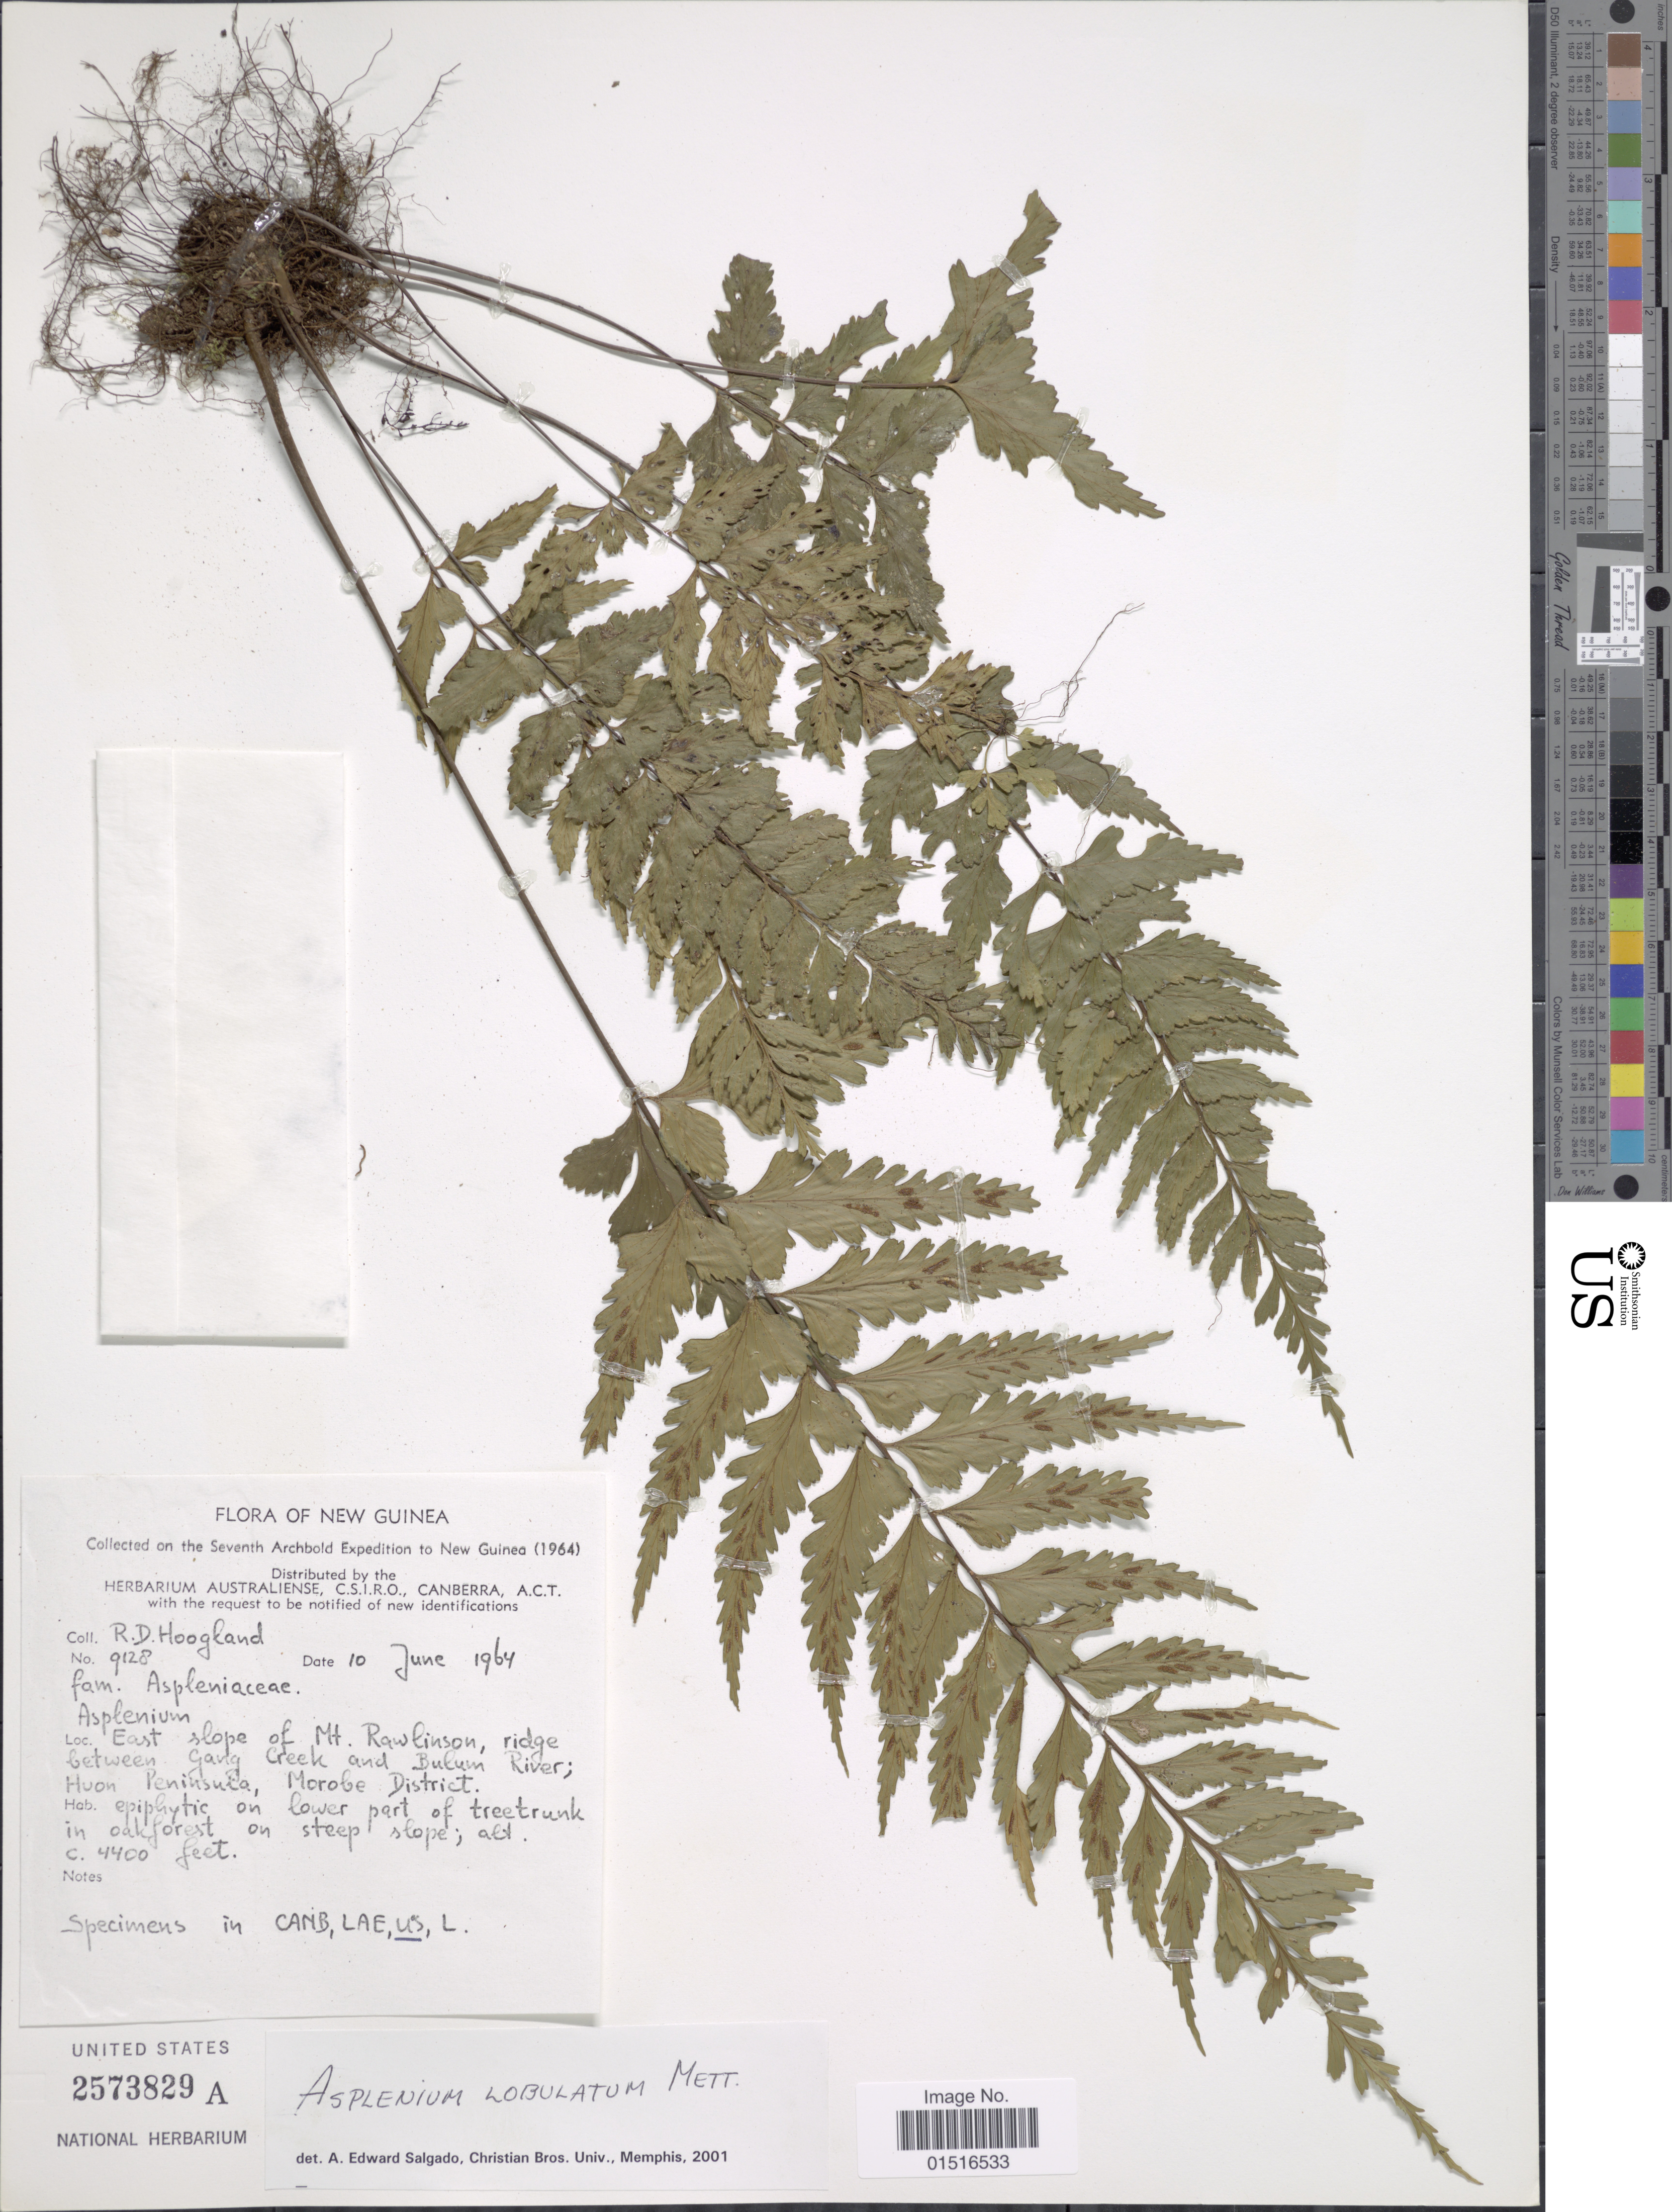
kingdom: Plantae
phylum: Tracheophyta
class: Polypodiopsida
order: Polypodiales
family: Aspleniaceae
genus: Asplenium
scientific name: Asplenium lobulatum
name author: Mett.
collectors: R. D. Hoogland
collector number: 9128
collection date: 1964-06-10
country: Papua New Guinea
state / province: Morobe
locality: New Guinea, East slope of Mt. Rawlinson, ridge between Gang Creek and Bulum river; Huon Peninsula, Morobe District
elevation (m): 1341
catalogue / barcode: US 2573829A